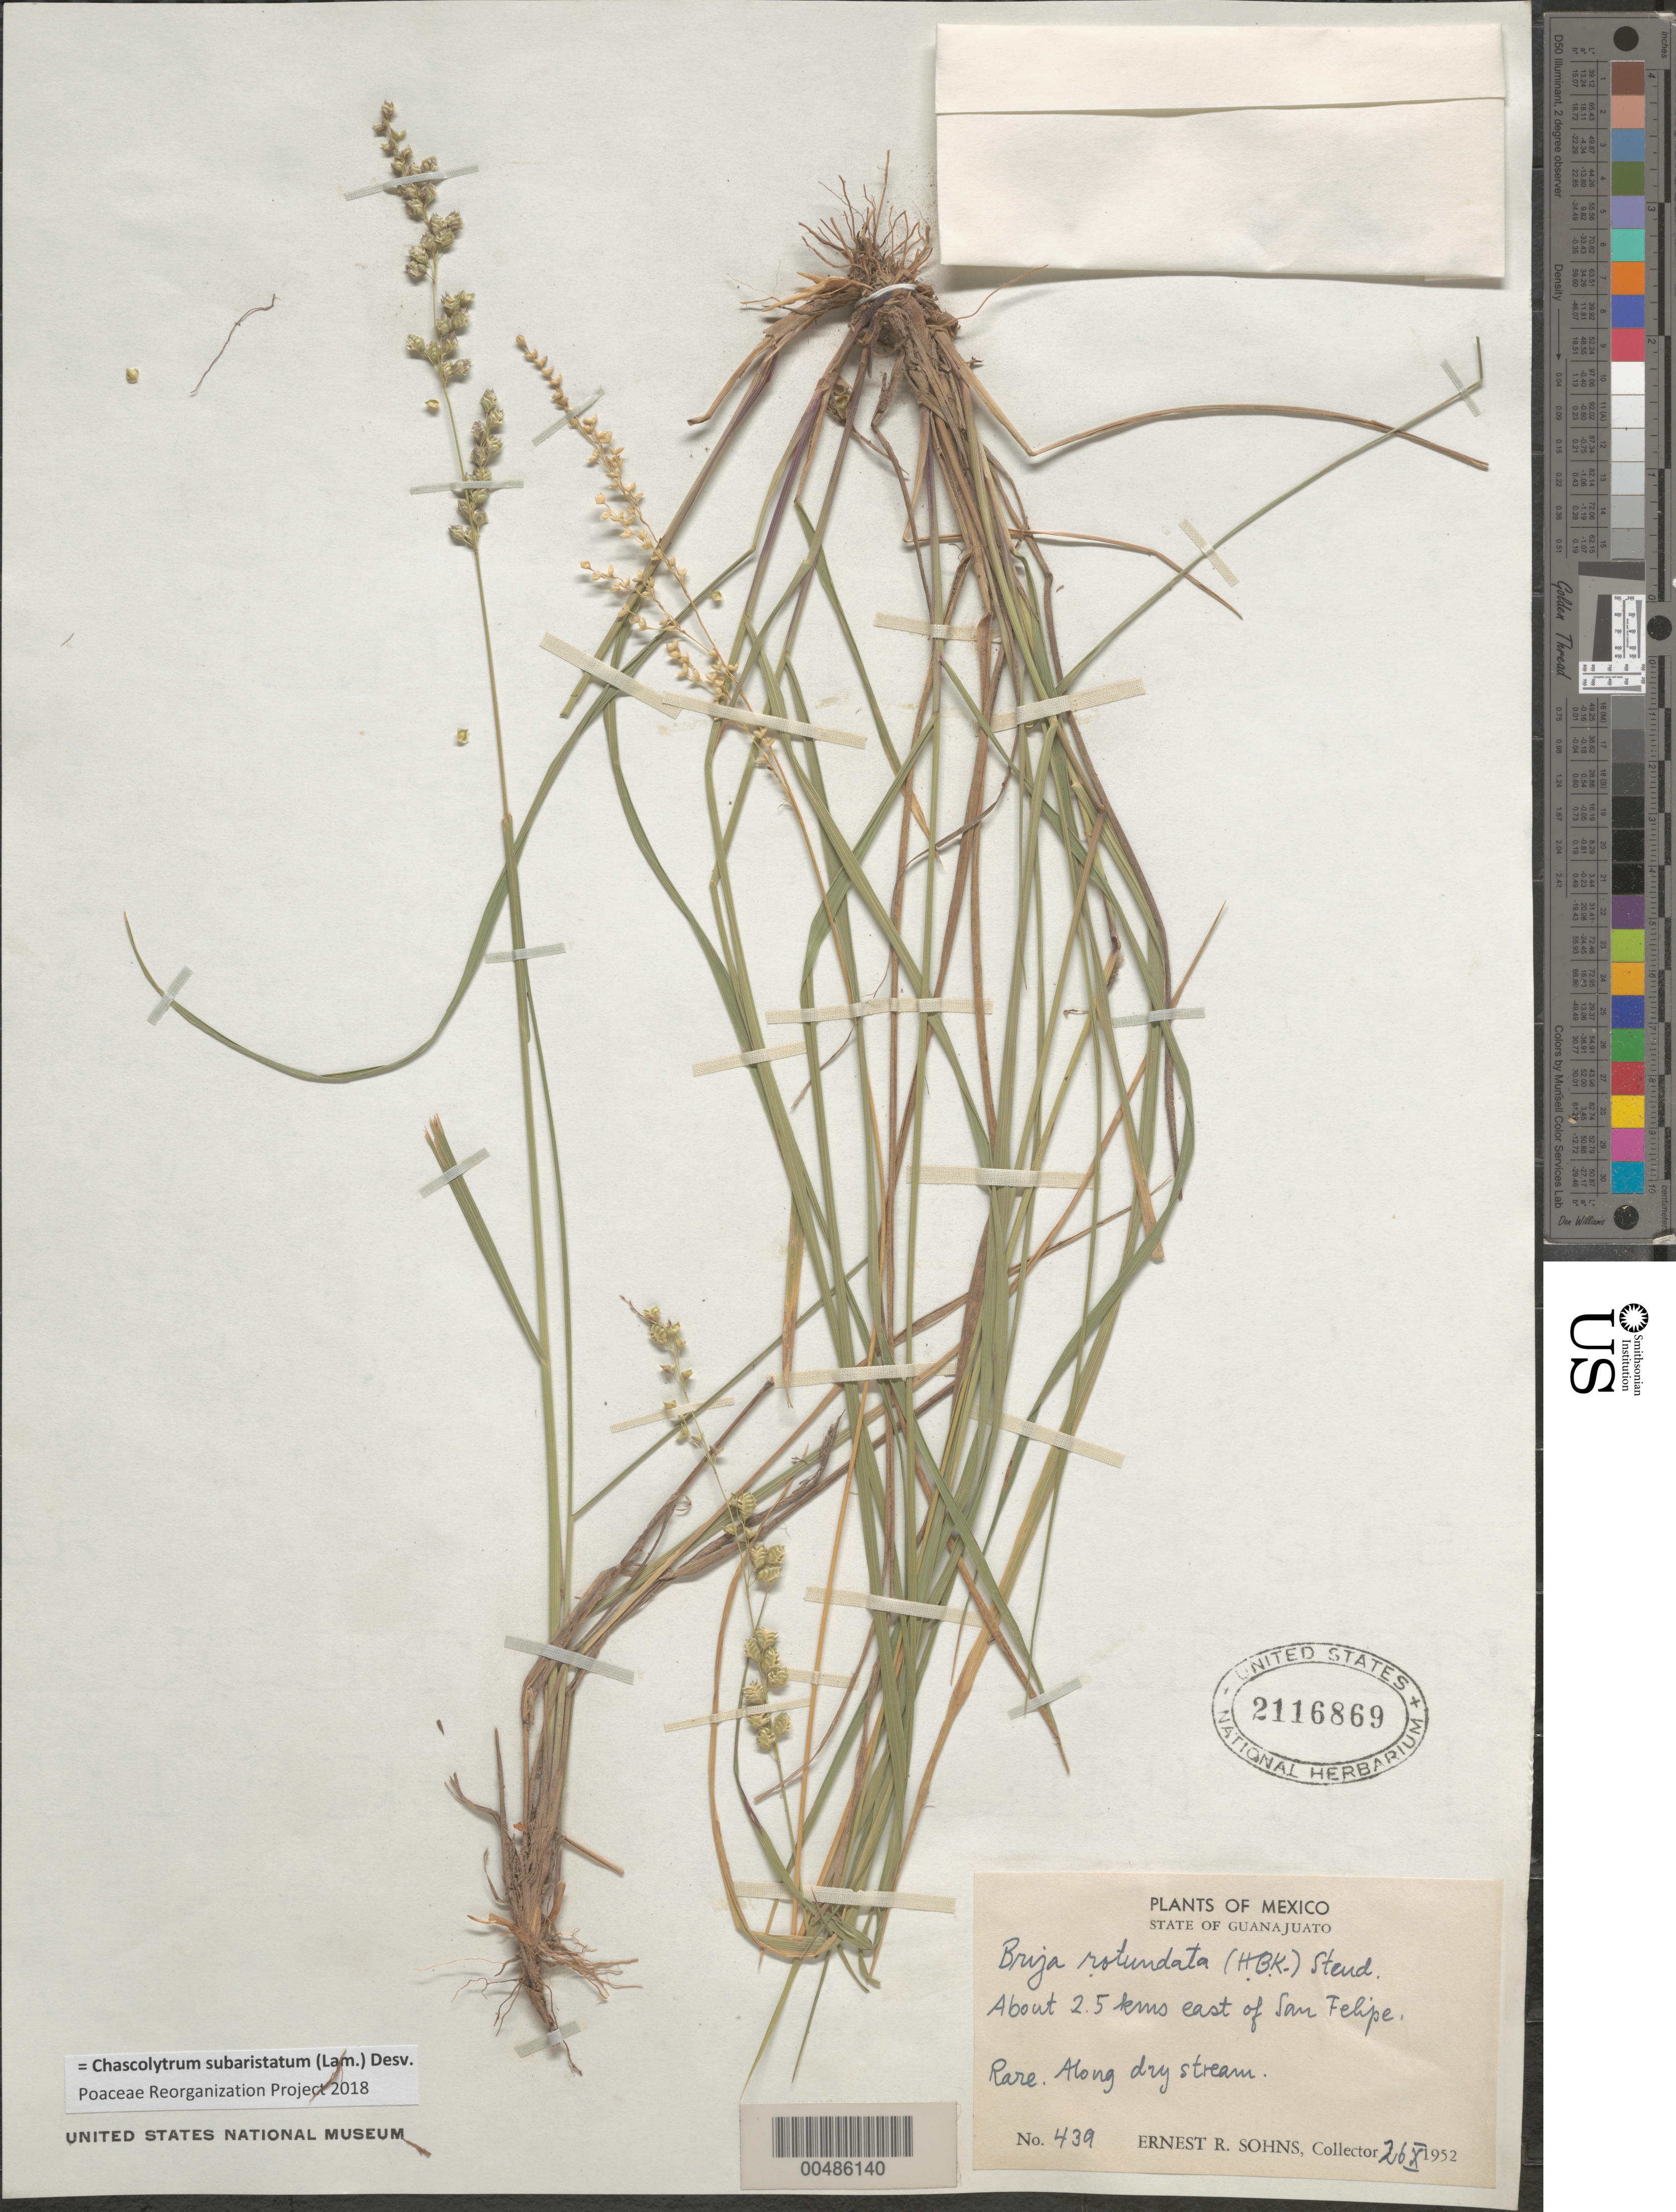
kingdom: Plantae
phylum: Tracheophyta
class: Liliopsida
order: Poales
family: Poaceae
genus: Chascolytrum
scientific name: Chascolytrum subaristatum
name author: (Lam.) Desv.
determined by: Poaceae Reorganization Project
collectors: E. R. Sohns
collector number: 439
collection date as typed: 26 Oct 1952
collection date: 1952-10-26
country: Mexico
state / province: Guanajuato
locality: About 2.5 km E of San Felipe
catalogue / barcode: US 2116869